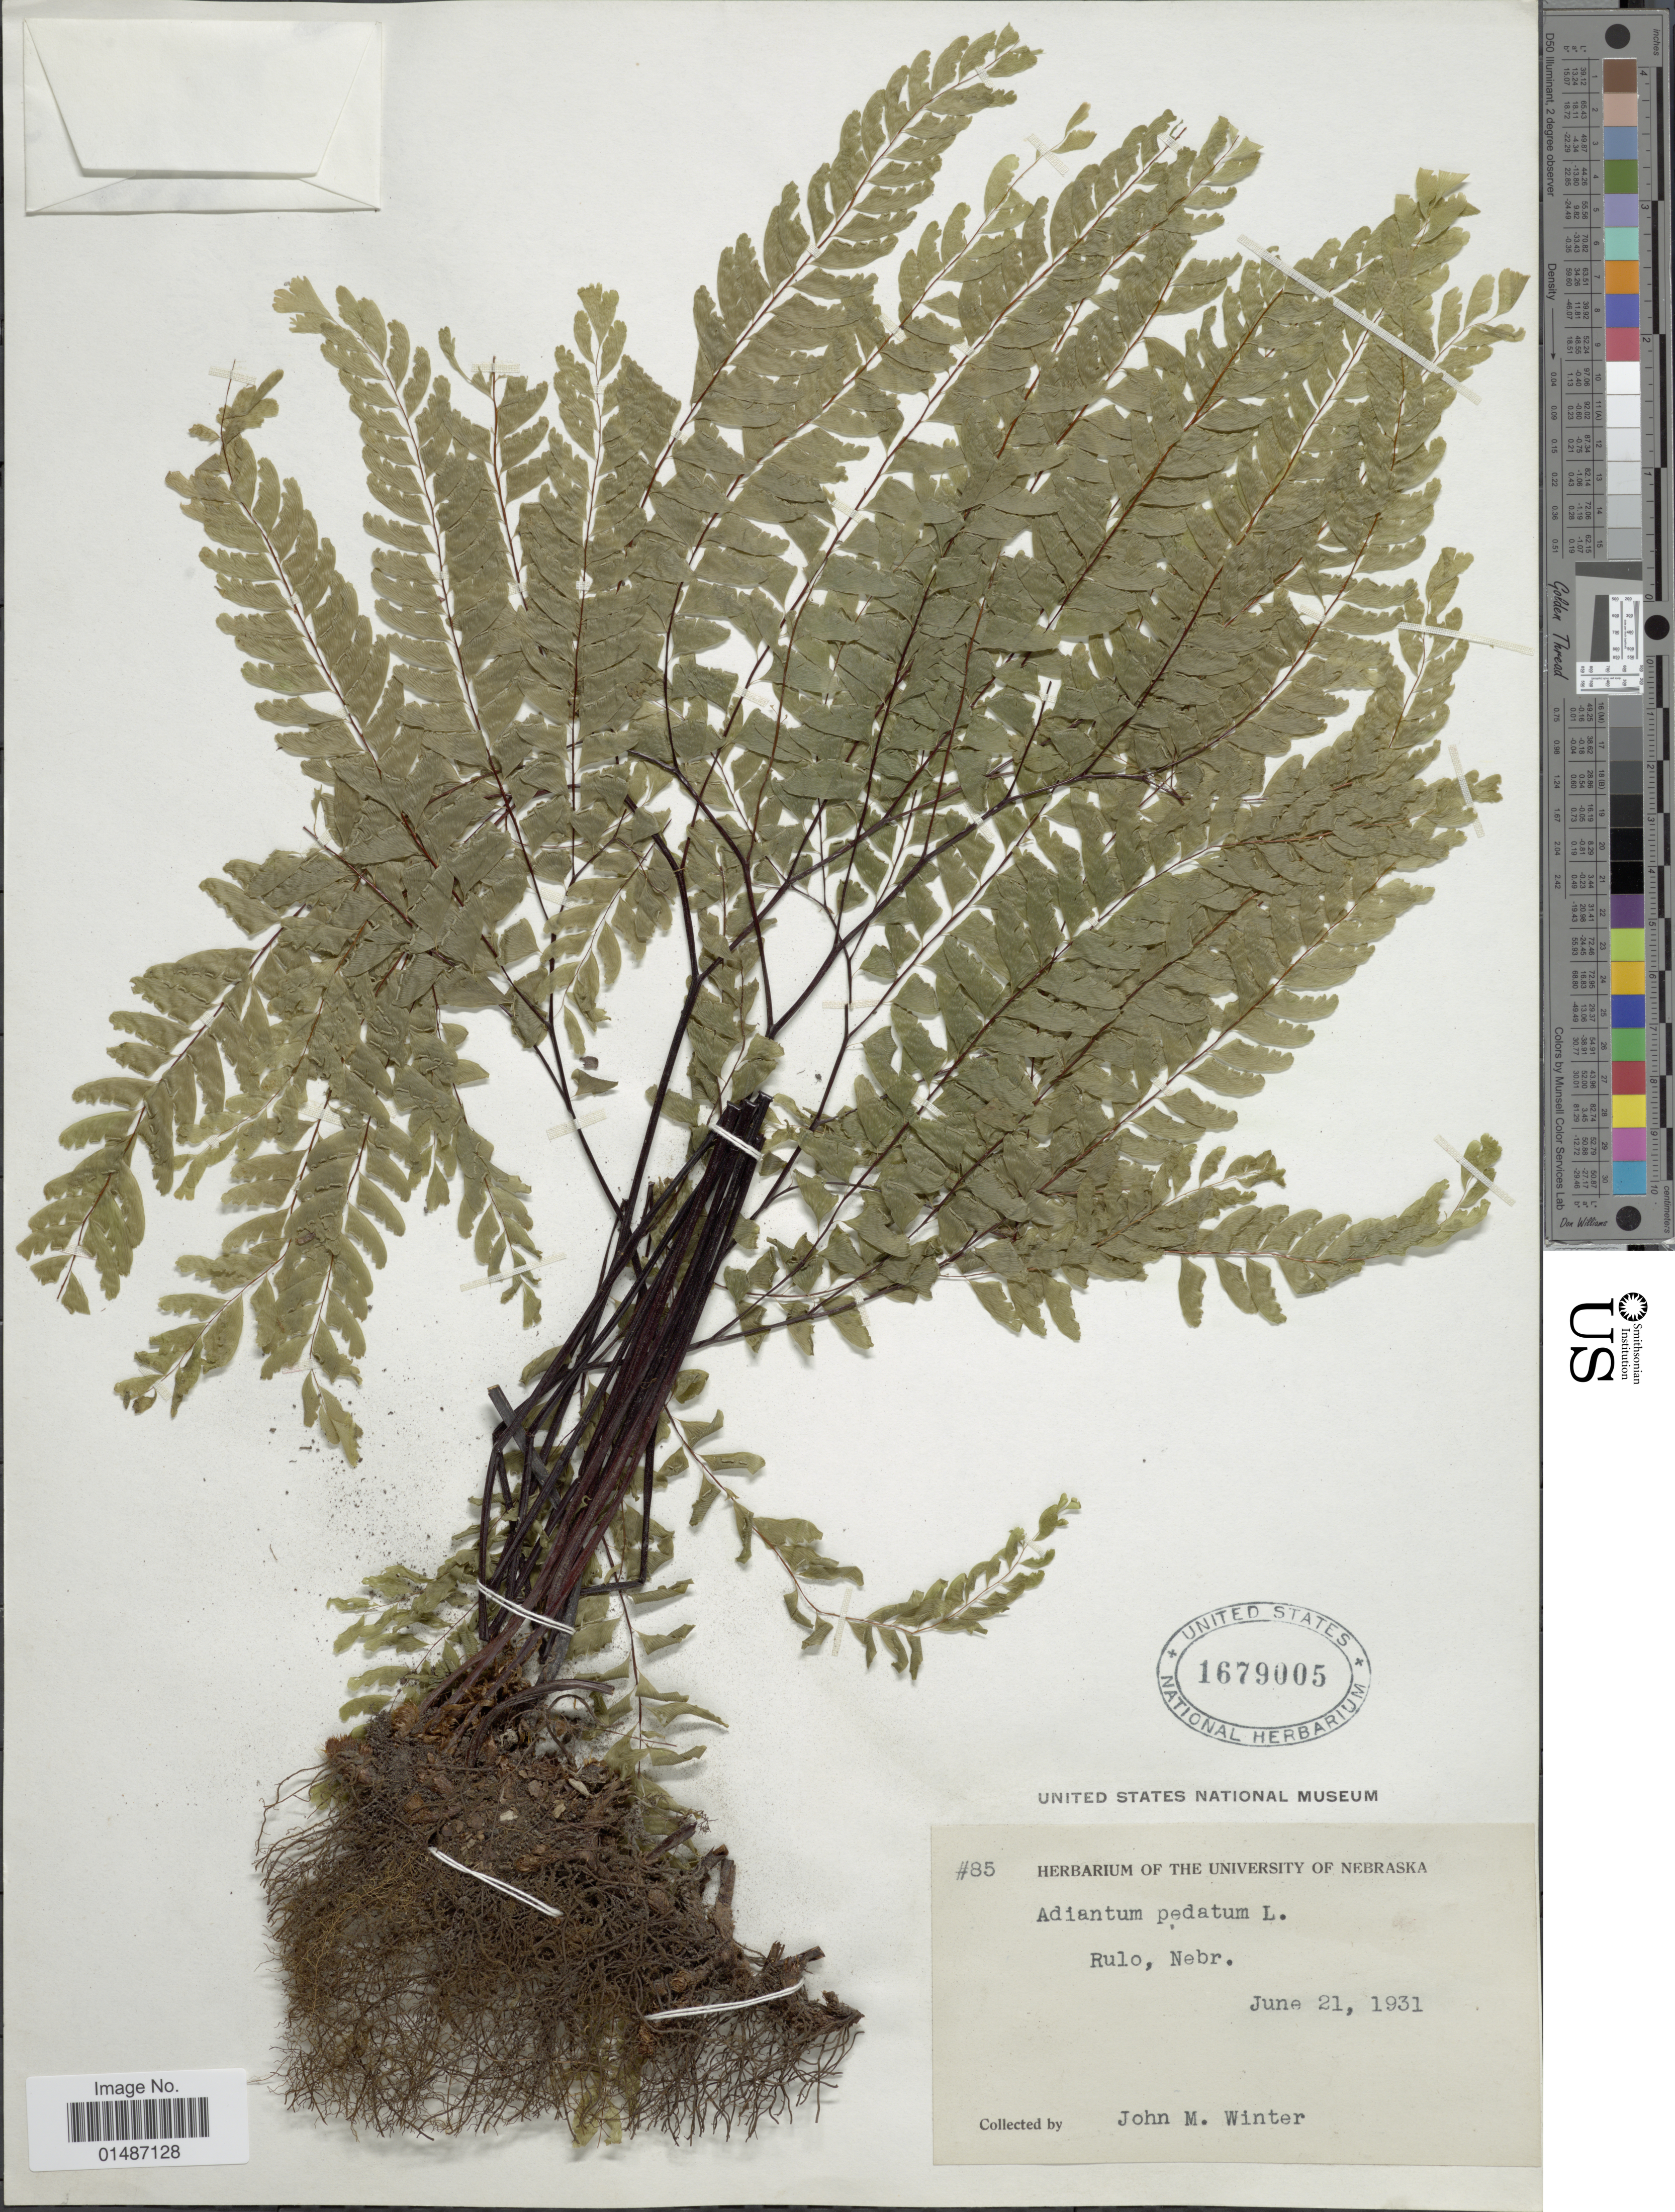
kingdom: Plantae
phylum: Tracheophyta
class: Polypodiopsida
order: Polypodiales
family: Pteridaceae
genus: Adiantum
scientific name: Adiantum pedatum var. pedatum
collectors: J. M. Winter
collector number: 85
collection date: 1931-06-21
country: United States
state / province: Nebraska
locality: Rulo.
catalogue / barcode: US 1679005